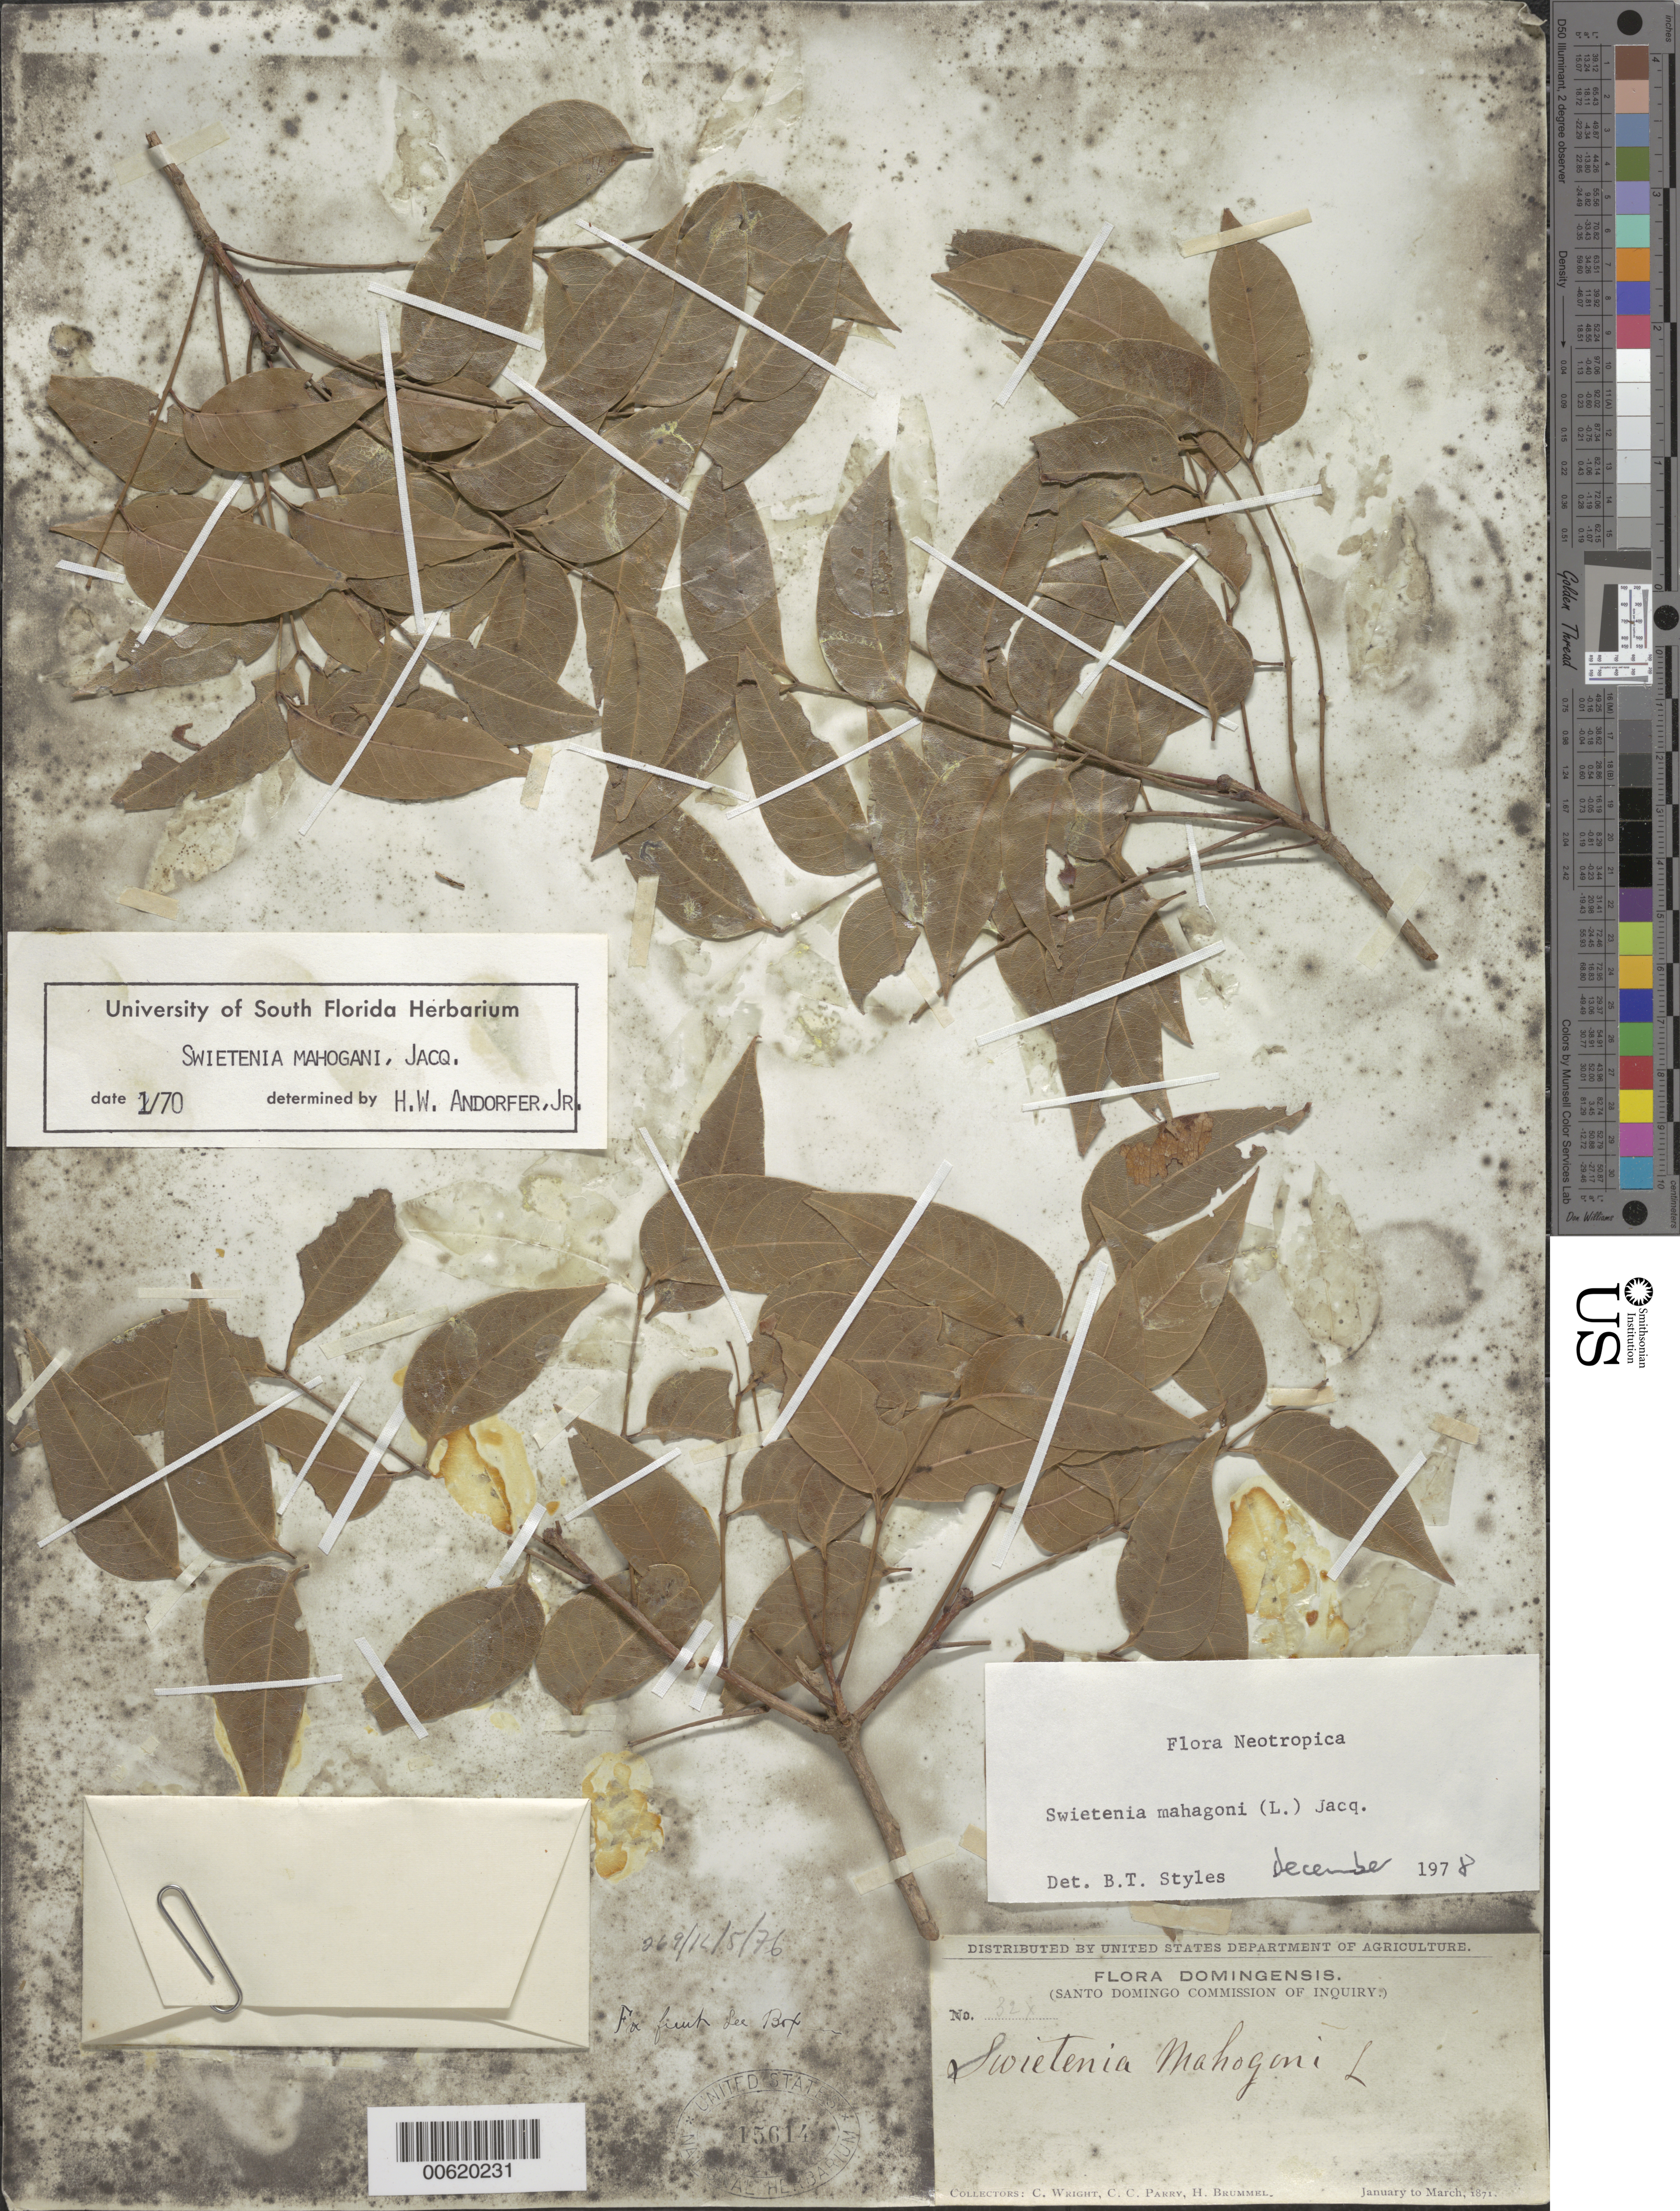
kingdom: Plantae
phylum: Tracheophyta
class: Magnoliopsida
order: Sapindales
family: Meliaceae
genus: Swietenia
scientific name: Swietenia mahagoni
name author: (L.) Jacq.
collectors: C. Wright, C. C. Parry & H. Brummel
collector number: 324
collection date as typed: Jan 1871 to -- Mar 1871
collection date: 1871-01/1871-03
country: Dominican Republic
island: Hispaniola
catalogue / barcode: US 15614